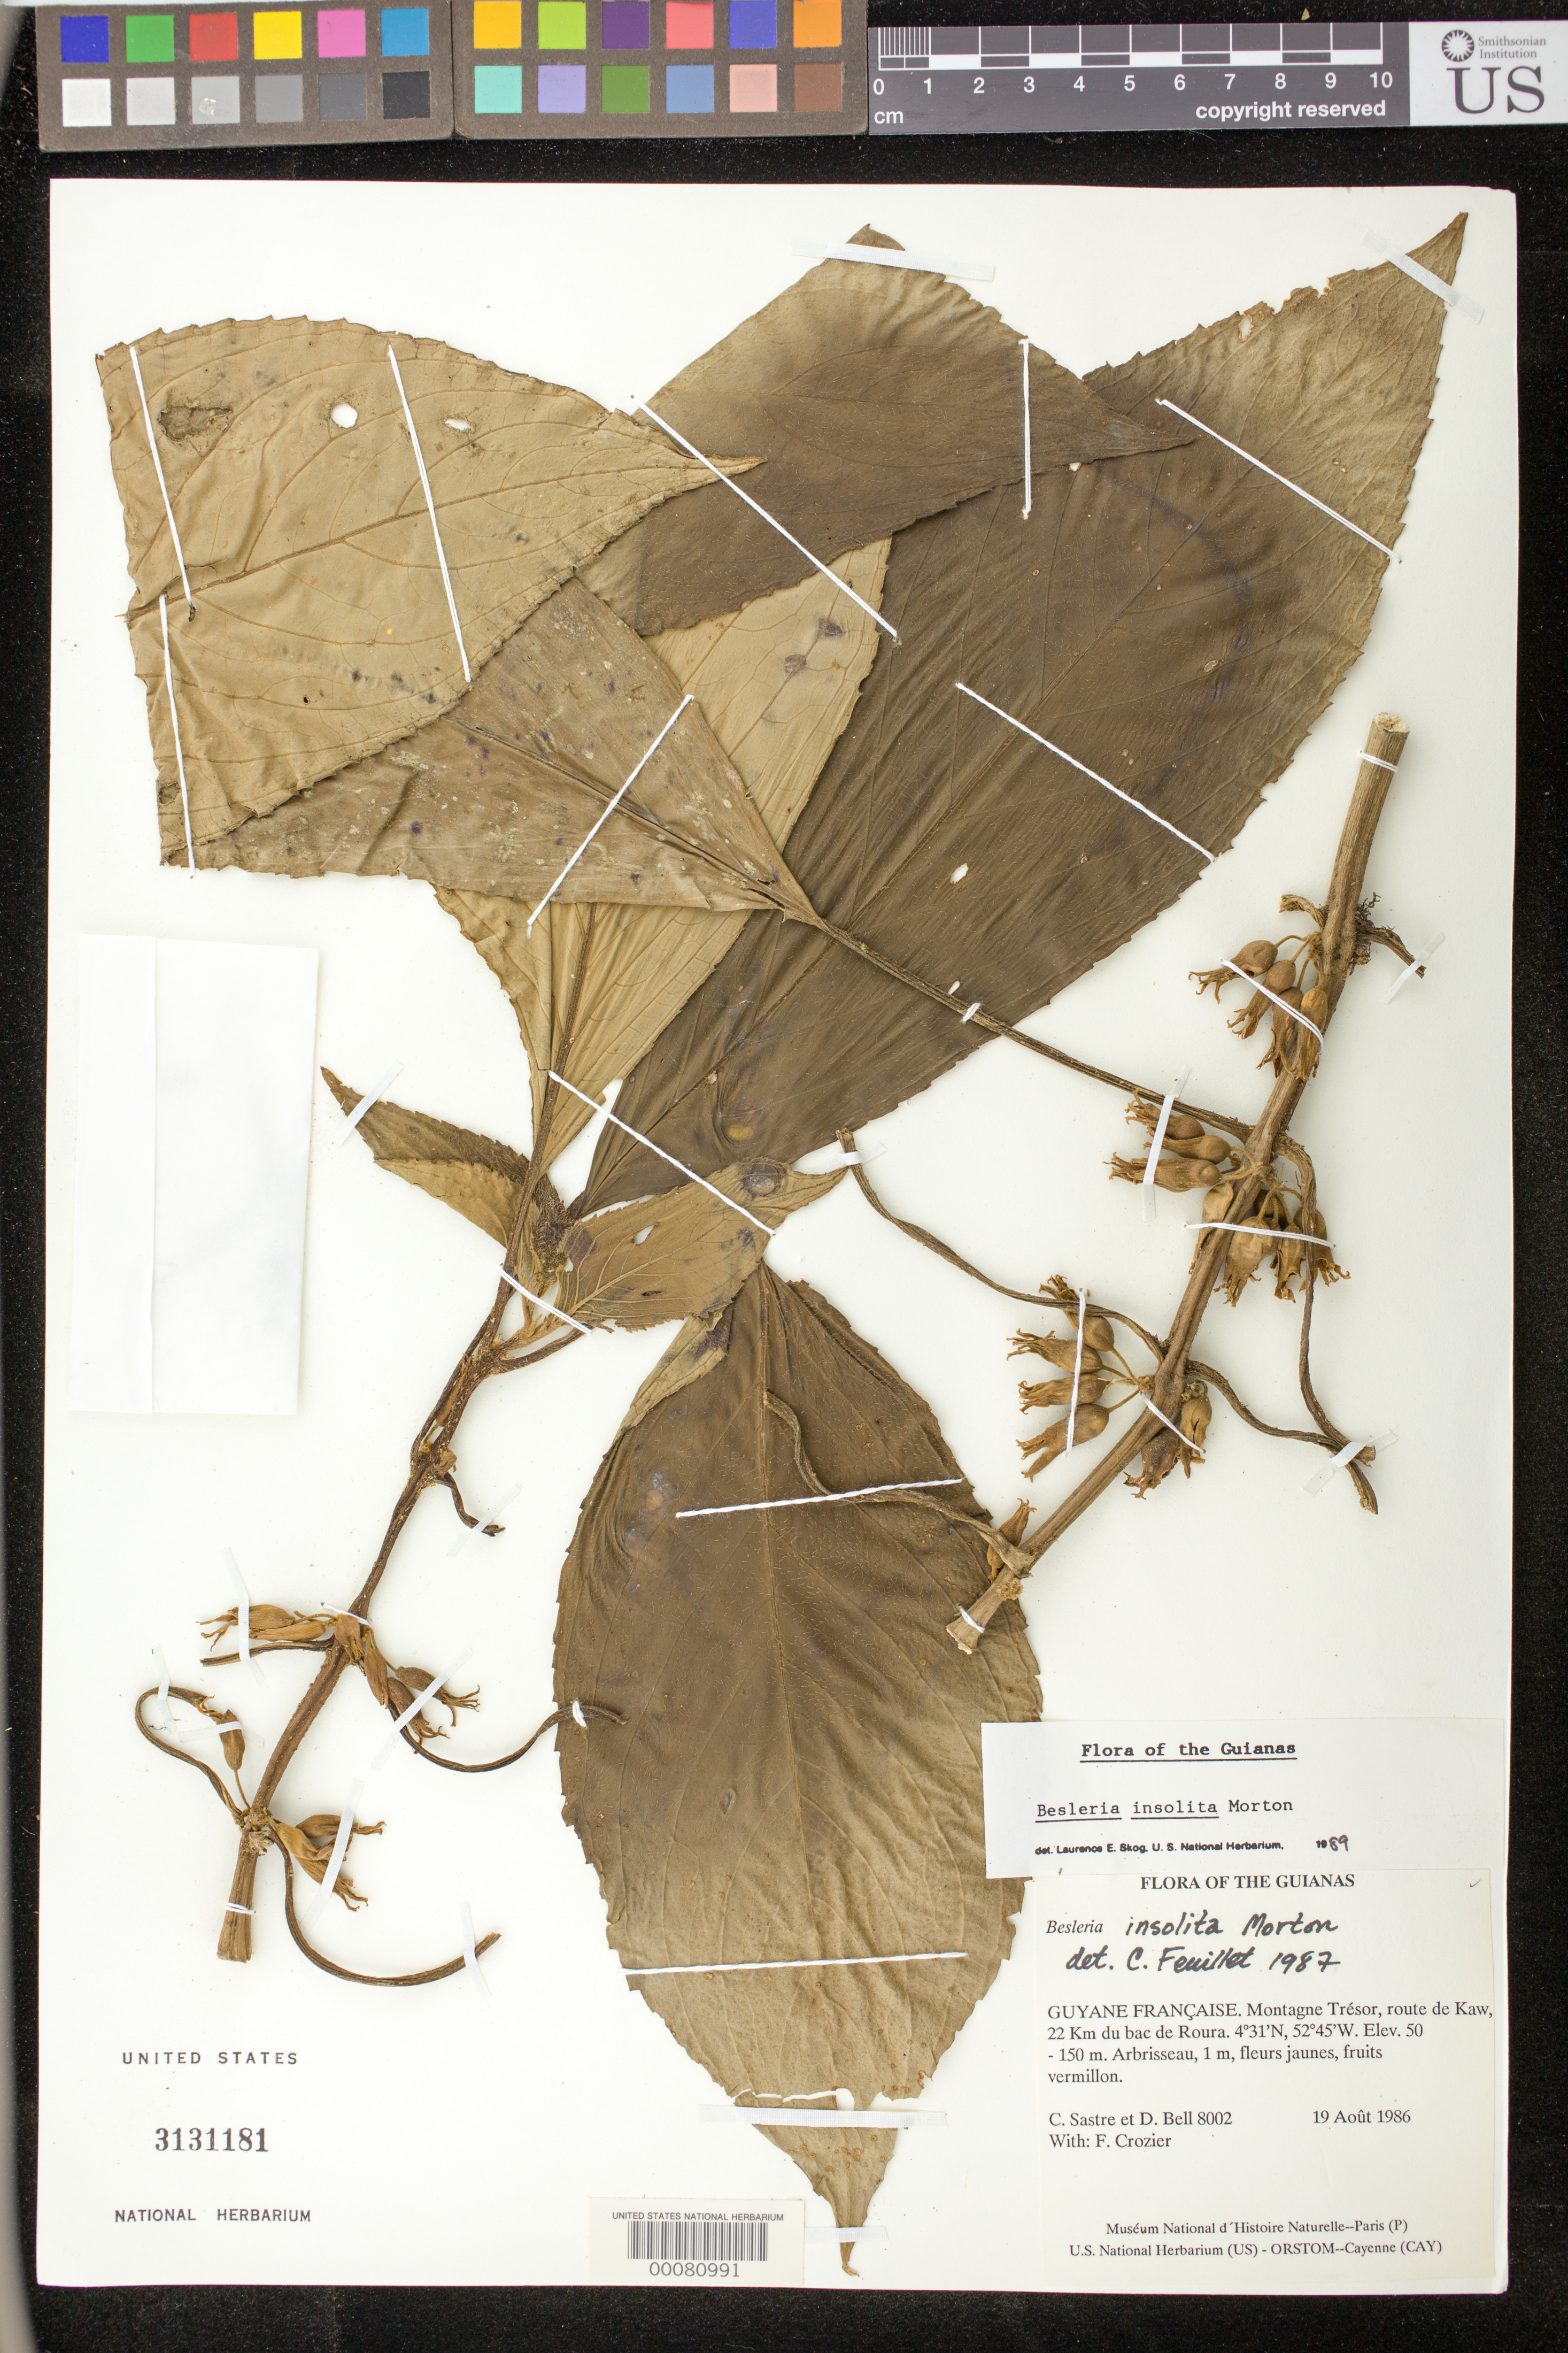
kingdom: Plantae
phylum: Tracheophyta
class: Magnoliopsida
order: Lamiales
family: Gesneriaceae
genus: Besleria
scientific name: Besleria insolita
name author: C.V. Morton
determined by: Skog, Laurence E.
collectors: C. H. L. Sastre, D. A. Bell & F. Crozier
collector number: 8002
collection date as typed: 19 Aug 1986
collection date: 1986-08-19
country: French Guiana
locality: Montagne Trésor, route de Kaw, 22 km du bac de Roura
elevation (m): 50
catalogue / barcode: US 3131181